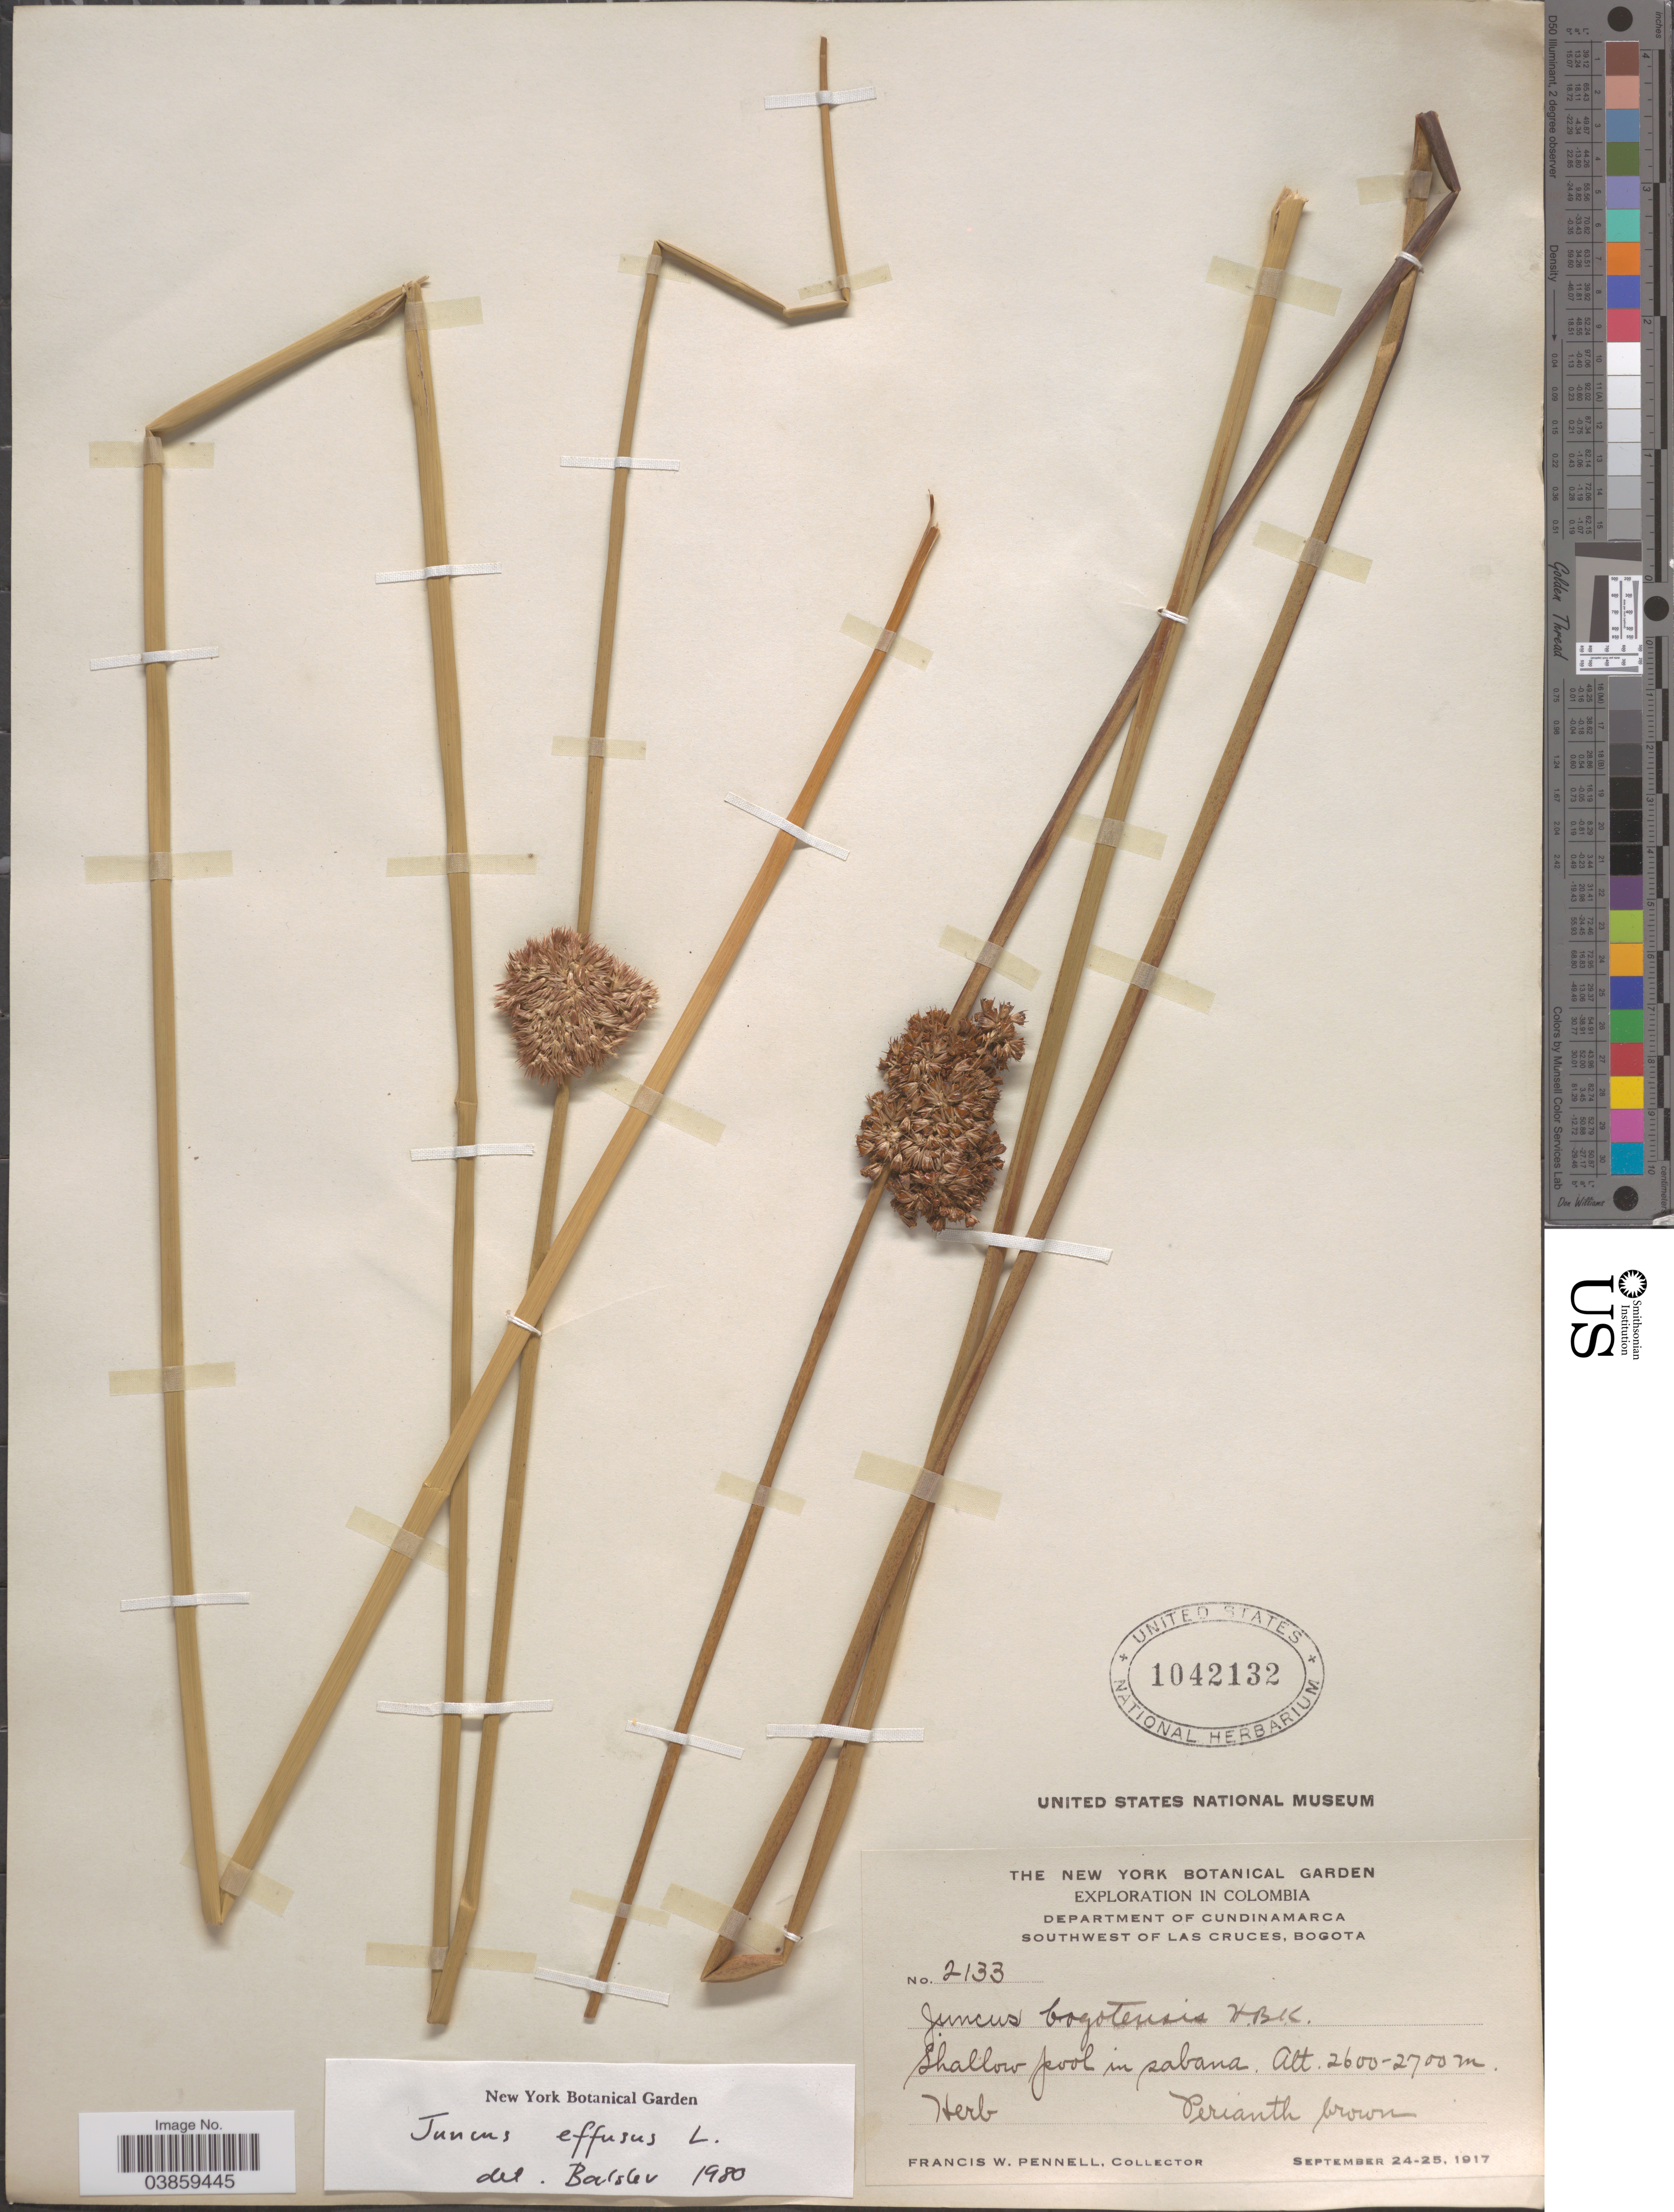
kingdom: Plantae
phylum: Tracheophyta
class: Liliopsida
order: Poales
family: Juncaceae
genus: Juncus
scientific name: Juncus effusus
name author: L.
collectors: F. W. Pennell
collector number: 2133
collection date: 1917-09-24/1917-09-25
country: Colombia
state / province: Cundinamarca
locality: Department of Cundinamarca. Southwest of Las Cruces, Bogota.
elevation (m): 2600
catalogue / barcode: US 1042132